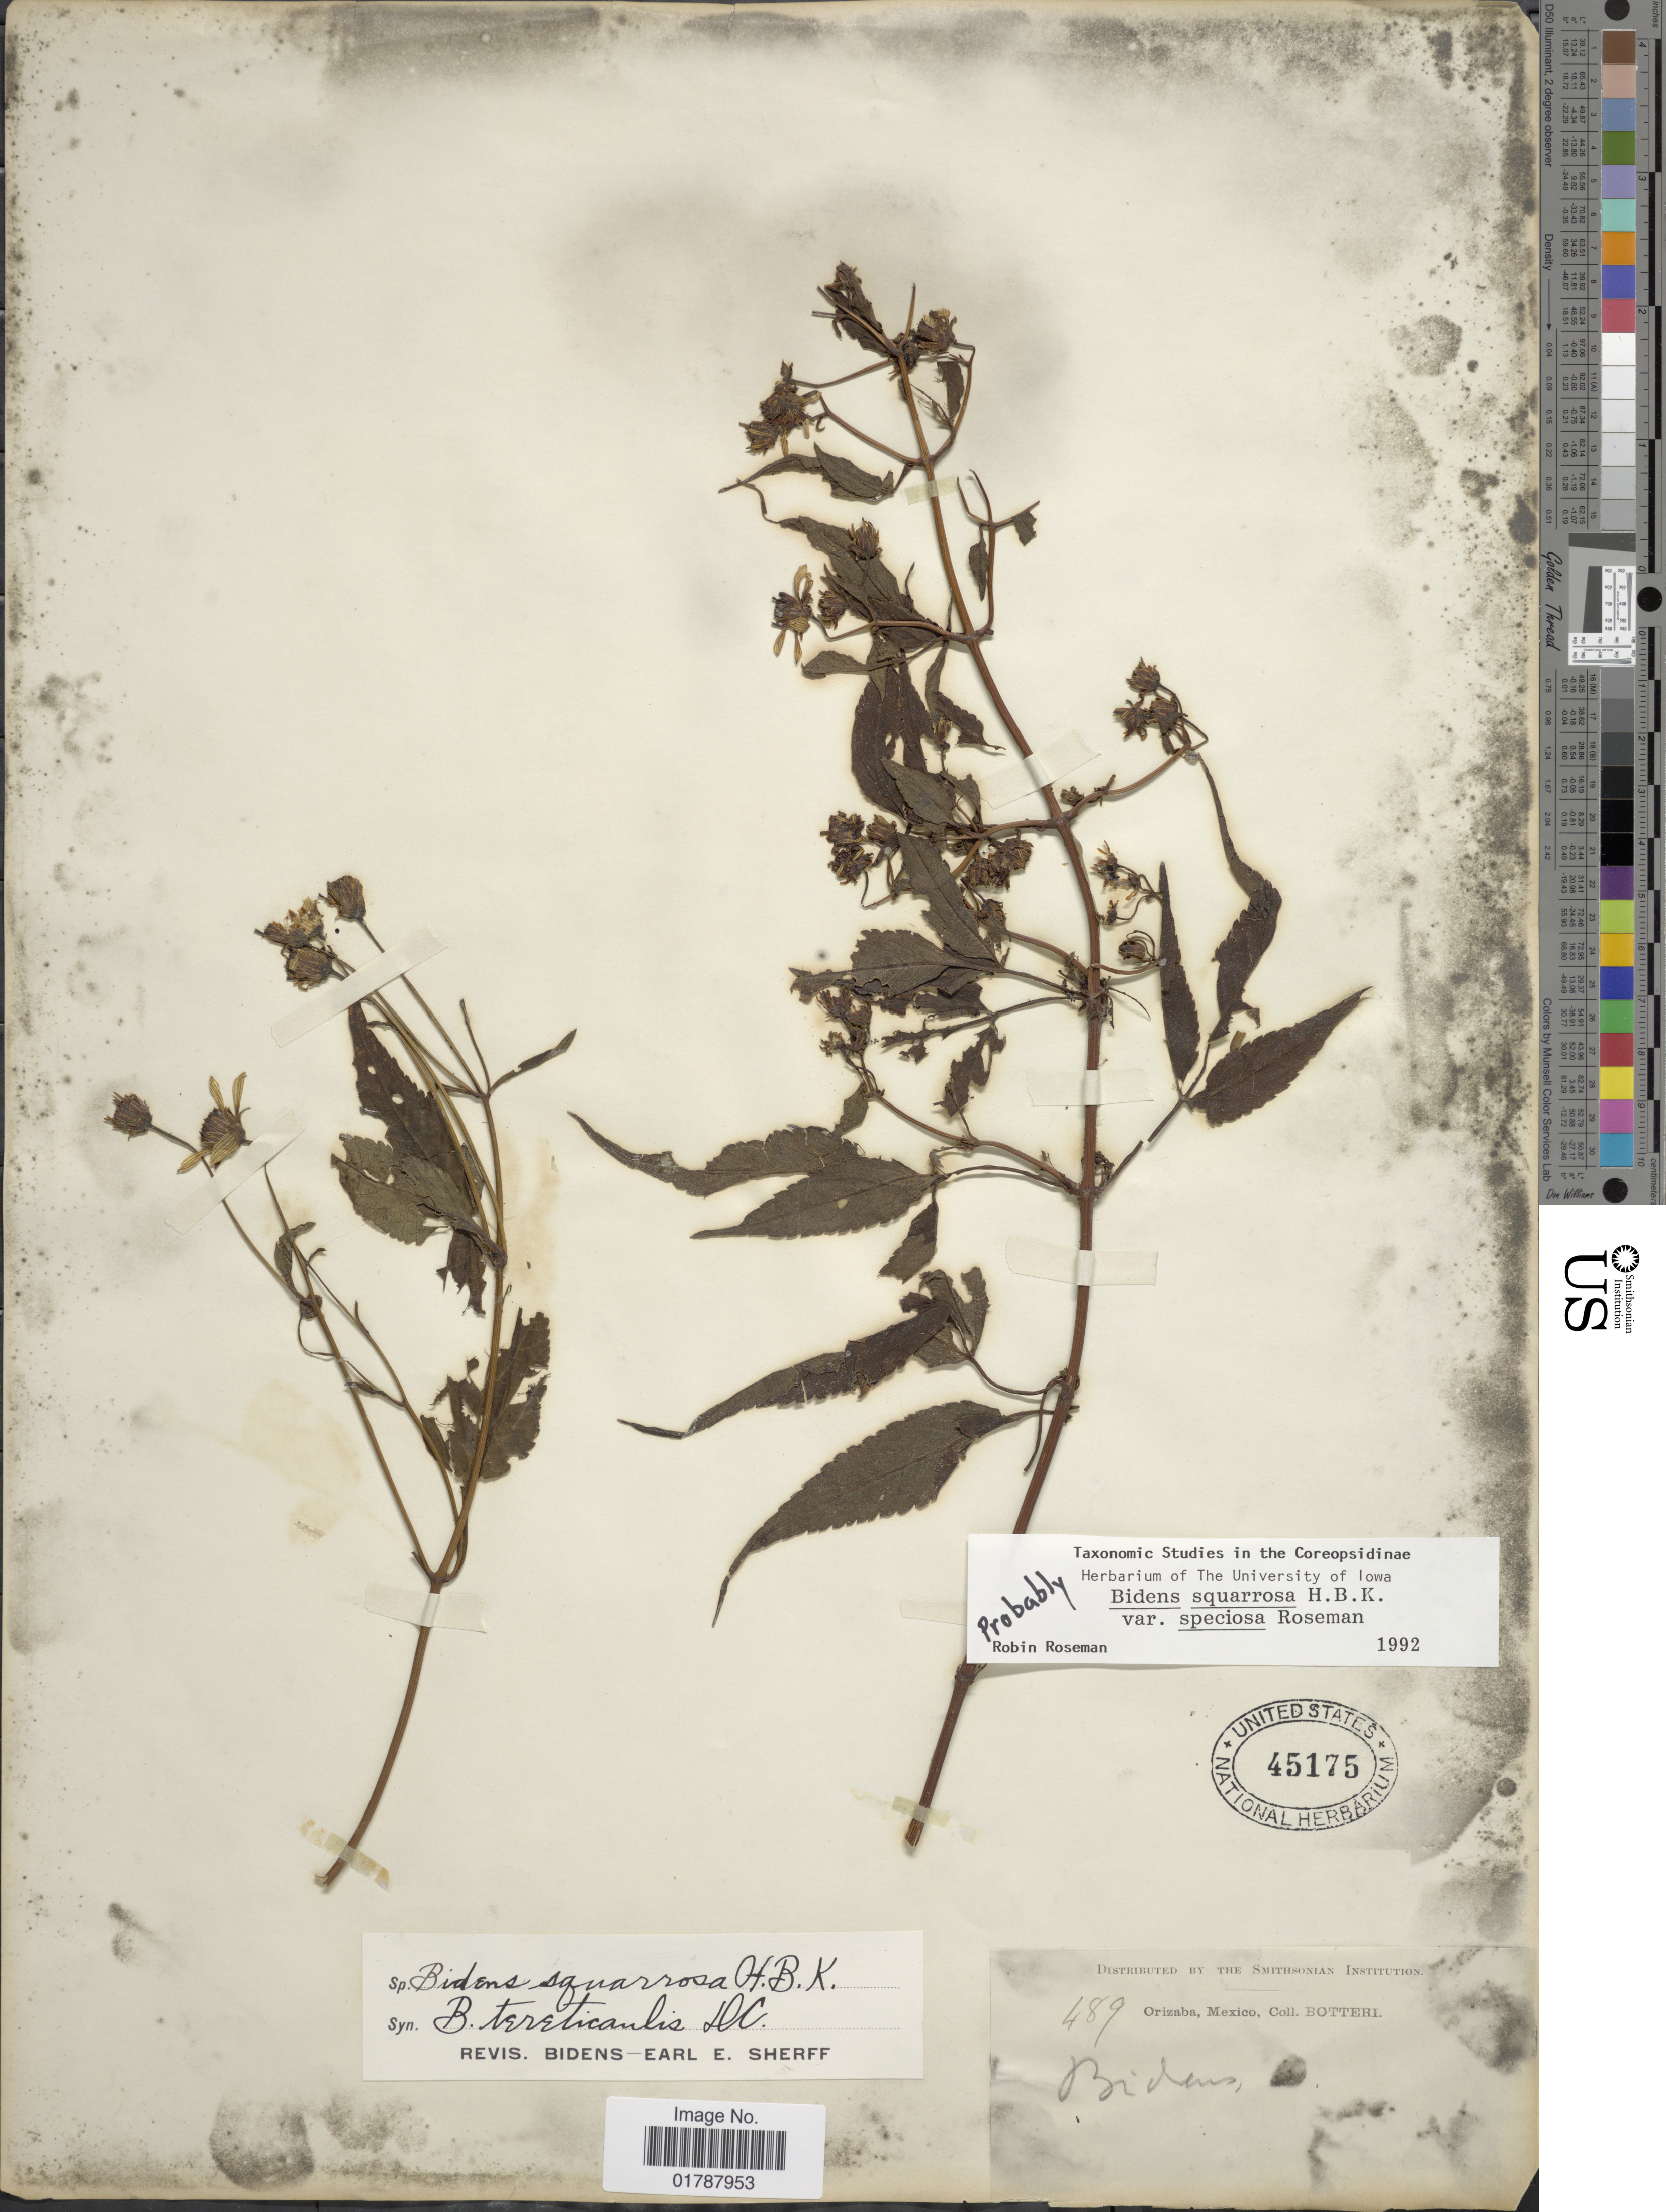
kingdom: Plantae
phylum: Tracheophyta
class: Magnoliopsida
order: Asterales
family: Asteraceae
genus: Bidens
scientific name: Bidens squarrosa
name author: Kunth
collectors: -. Botteri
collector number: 489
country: Mexico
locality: Orizaba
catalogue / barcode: US 45175